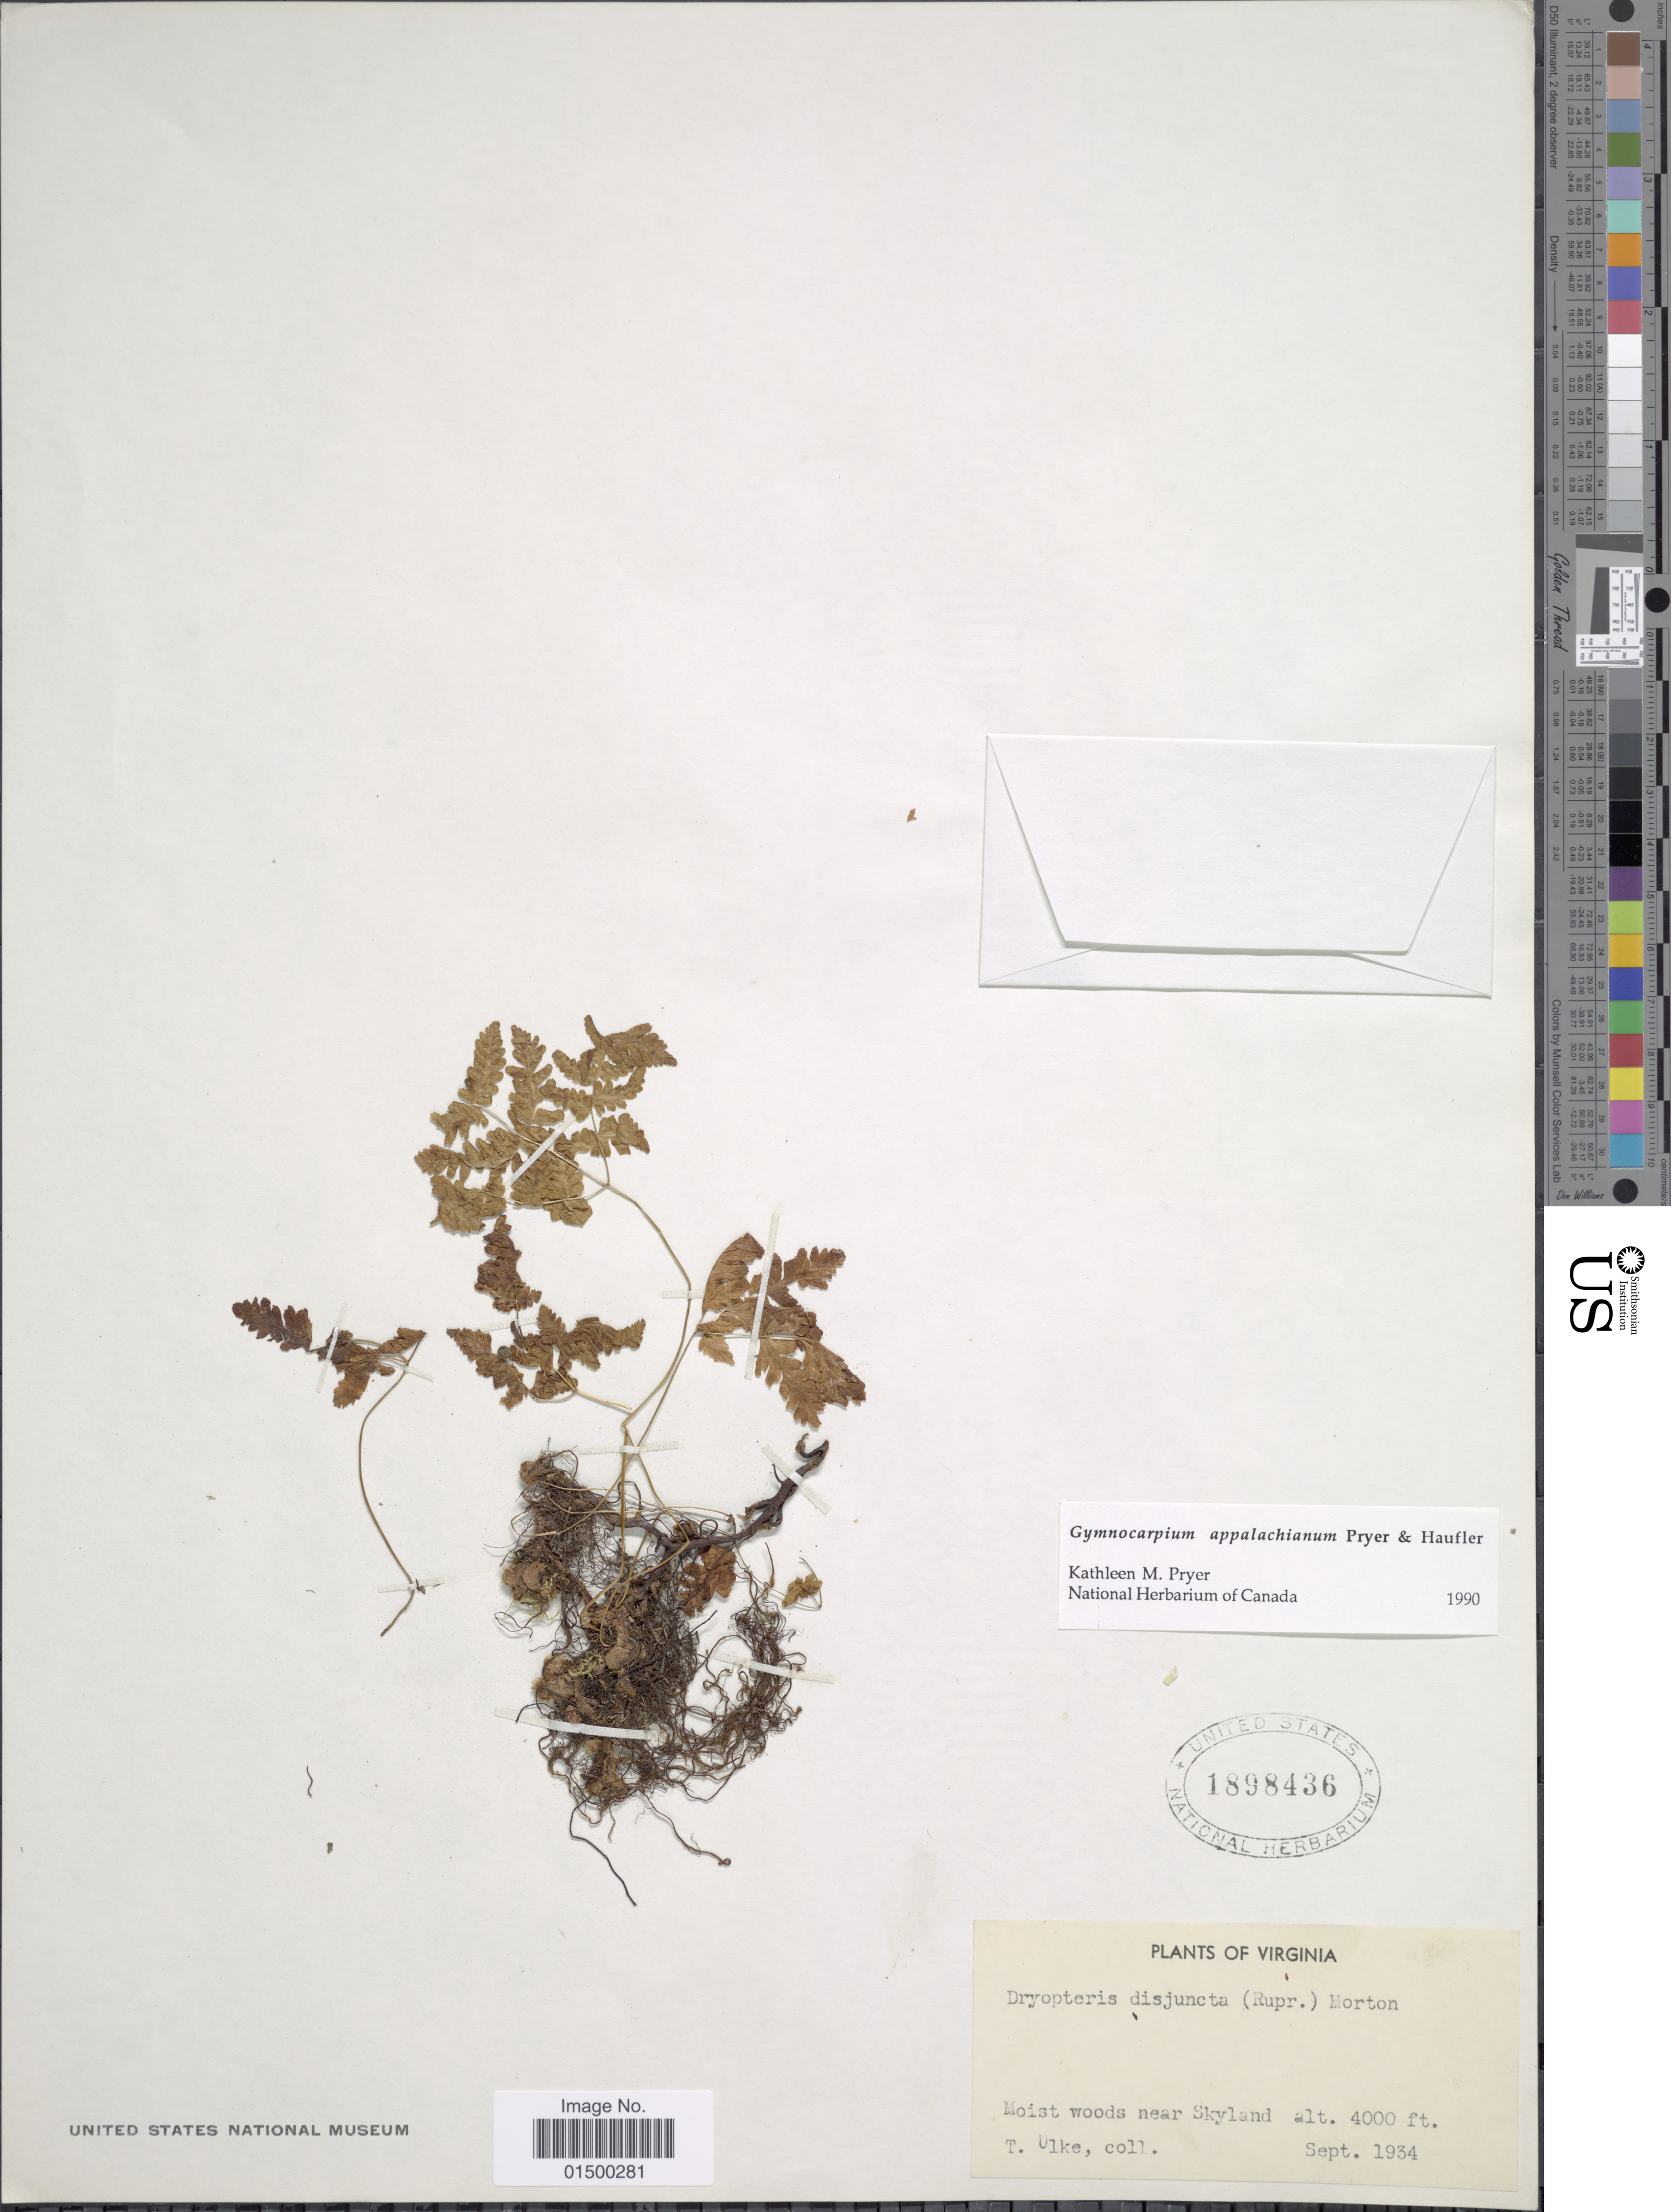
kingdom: Plantae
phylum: Tracheophyta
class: Polypodiopsida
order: Polypodiales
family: Cystopteridaceae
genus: Gymnocarpium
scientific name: Gymnocarpium appalachianum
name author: Pryer & Haufler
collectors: T. Ulke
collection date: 1934-09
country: United States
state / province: Virginia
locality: Moist woods near Skyland.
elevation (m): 1219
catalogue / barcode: US 1898436